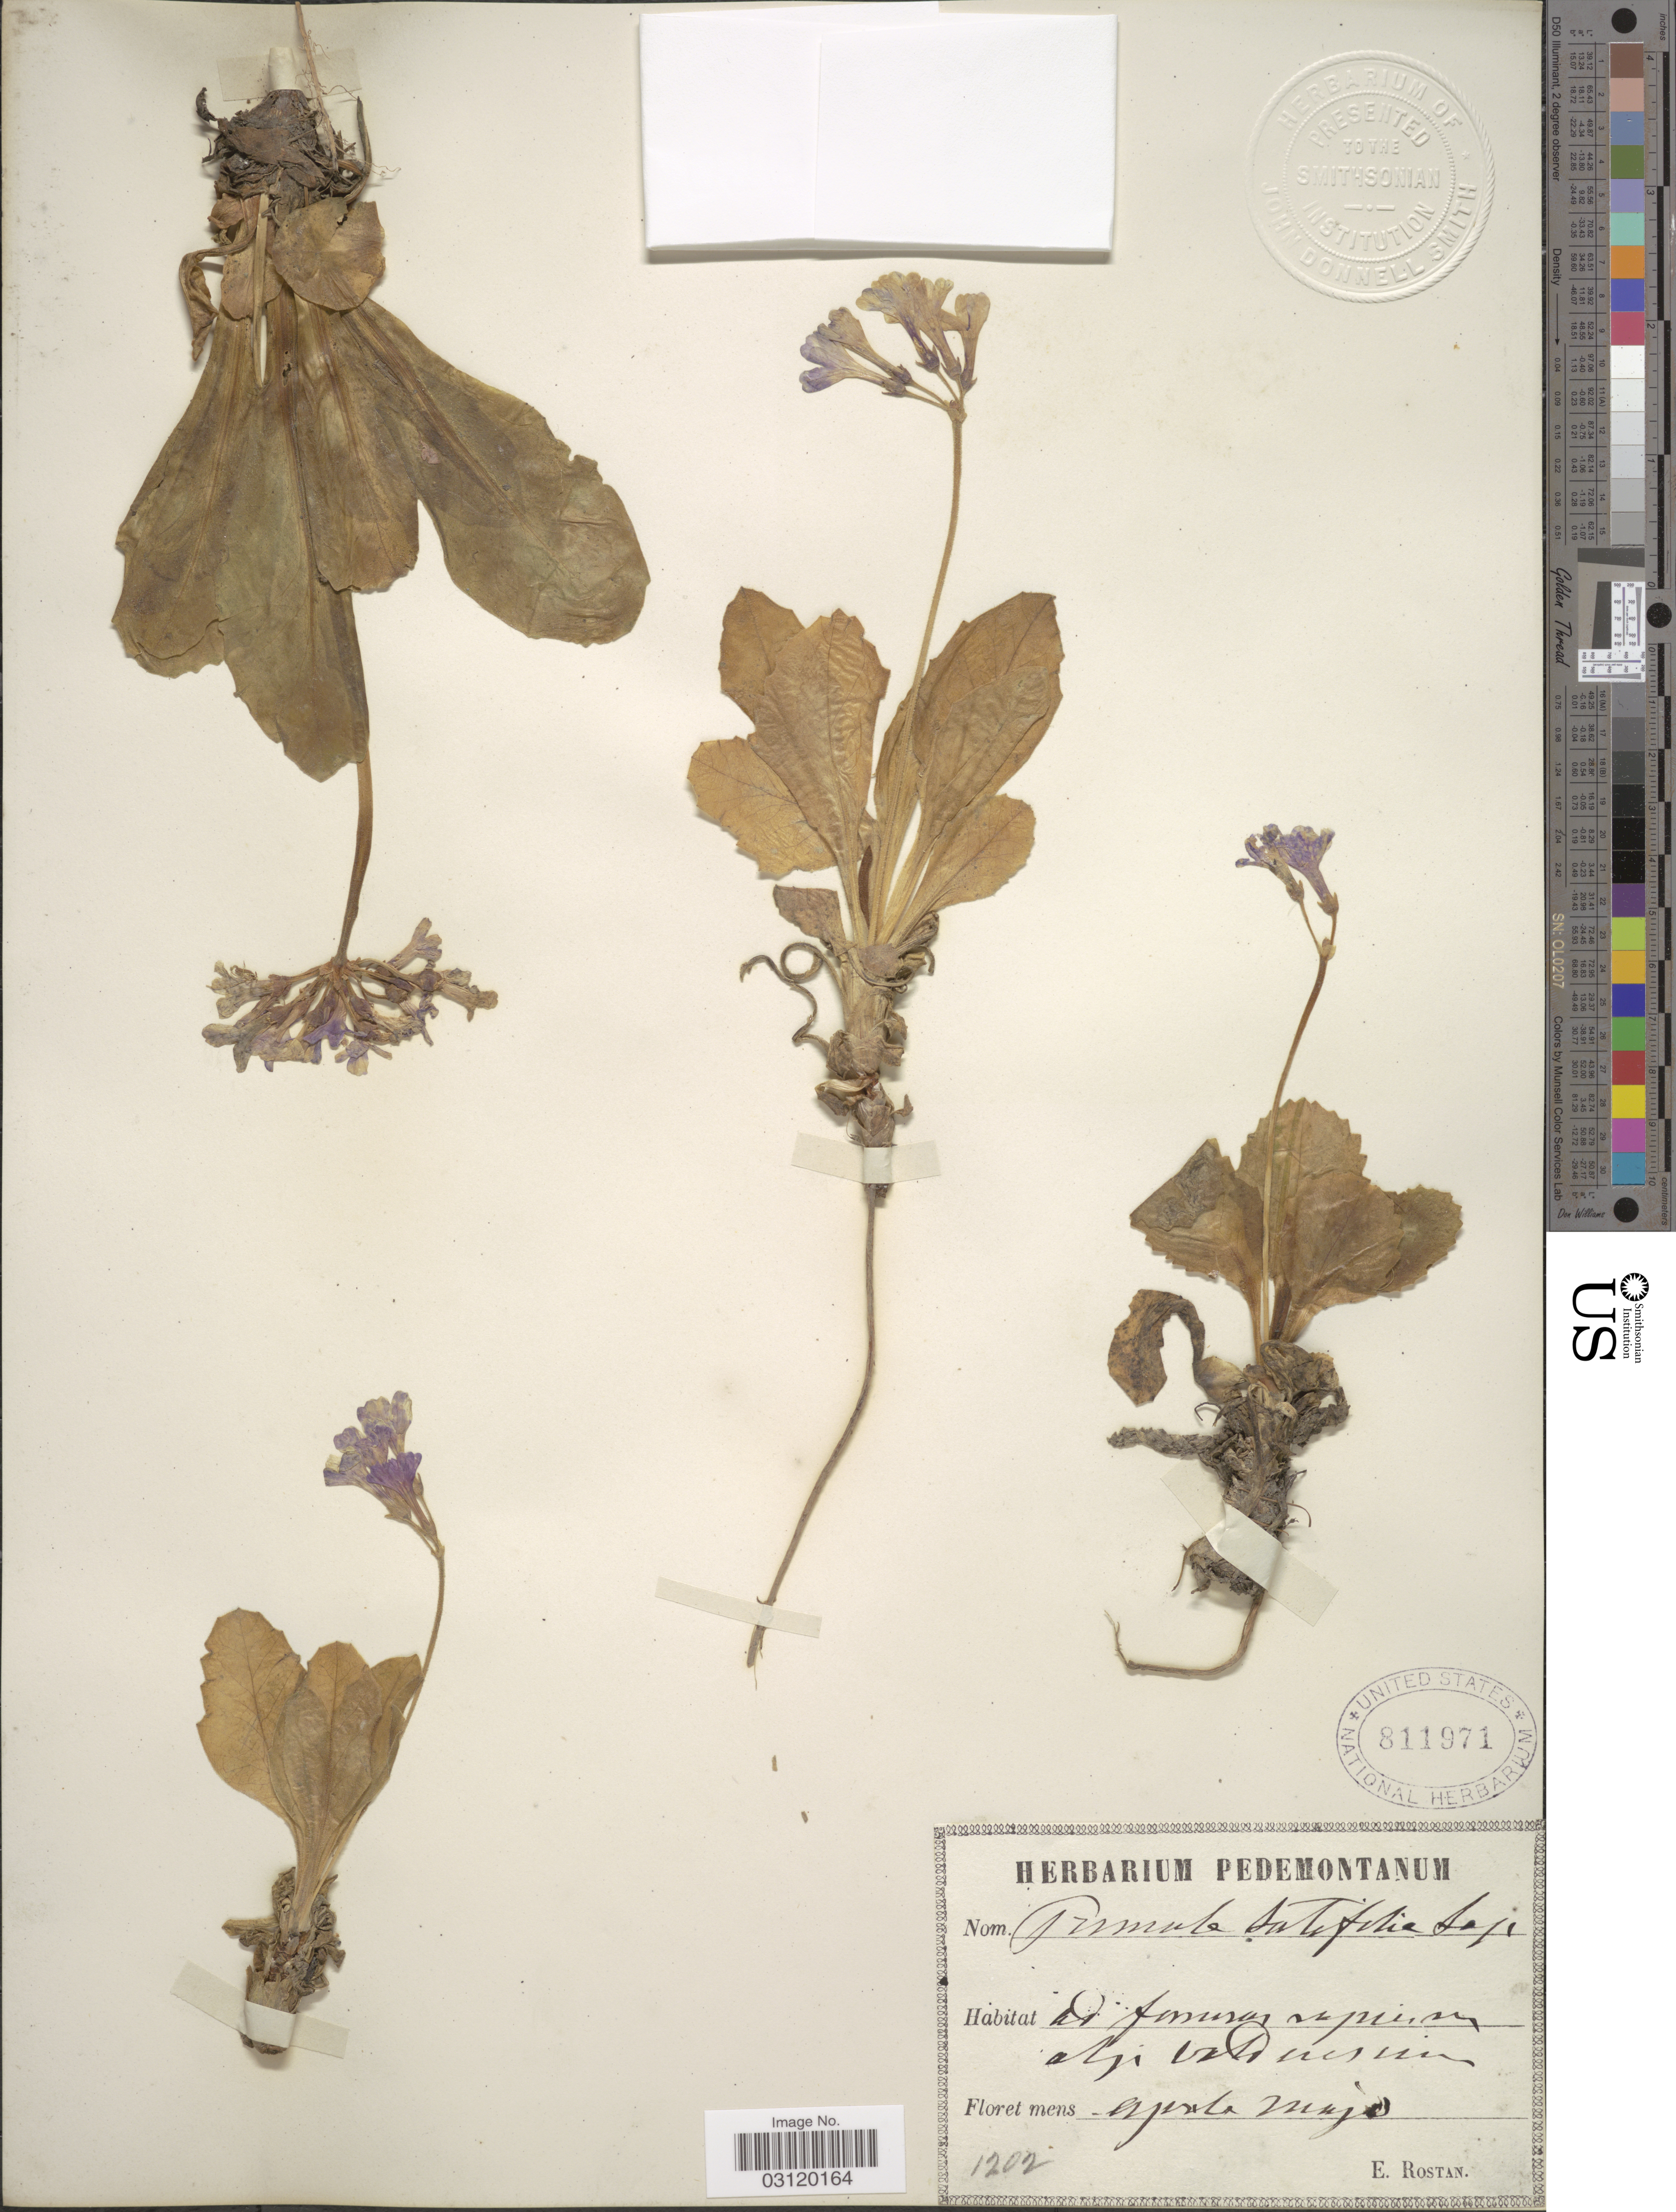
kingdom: Plantae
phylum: Tracheophyta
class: Magnoliopsida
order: Ericales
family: Primulaceae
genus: Primula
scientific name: Primula latifolia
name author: Lapeyr.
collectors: E. Rostan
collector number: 1202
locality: Ad formasas [interpreted] rupium alp wald visum [interpreted].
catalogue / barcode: US 811971